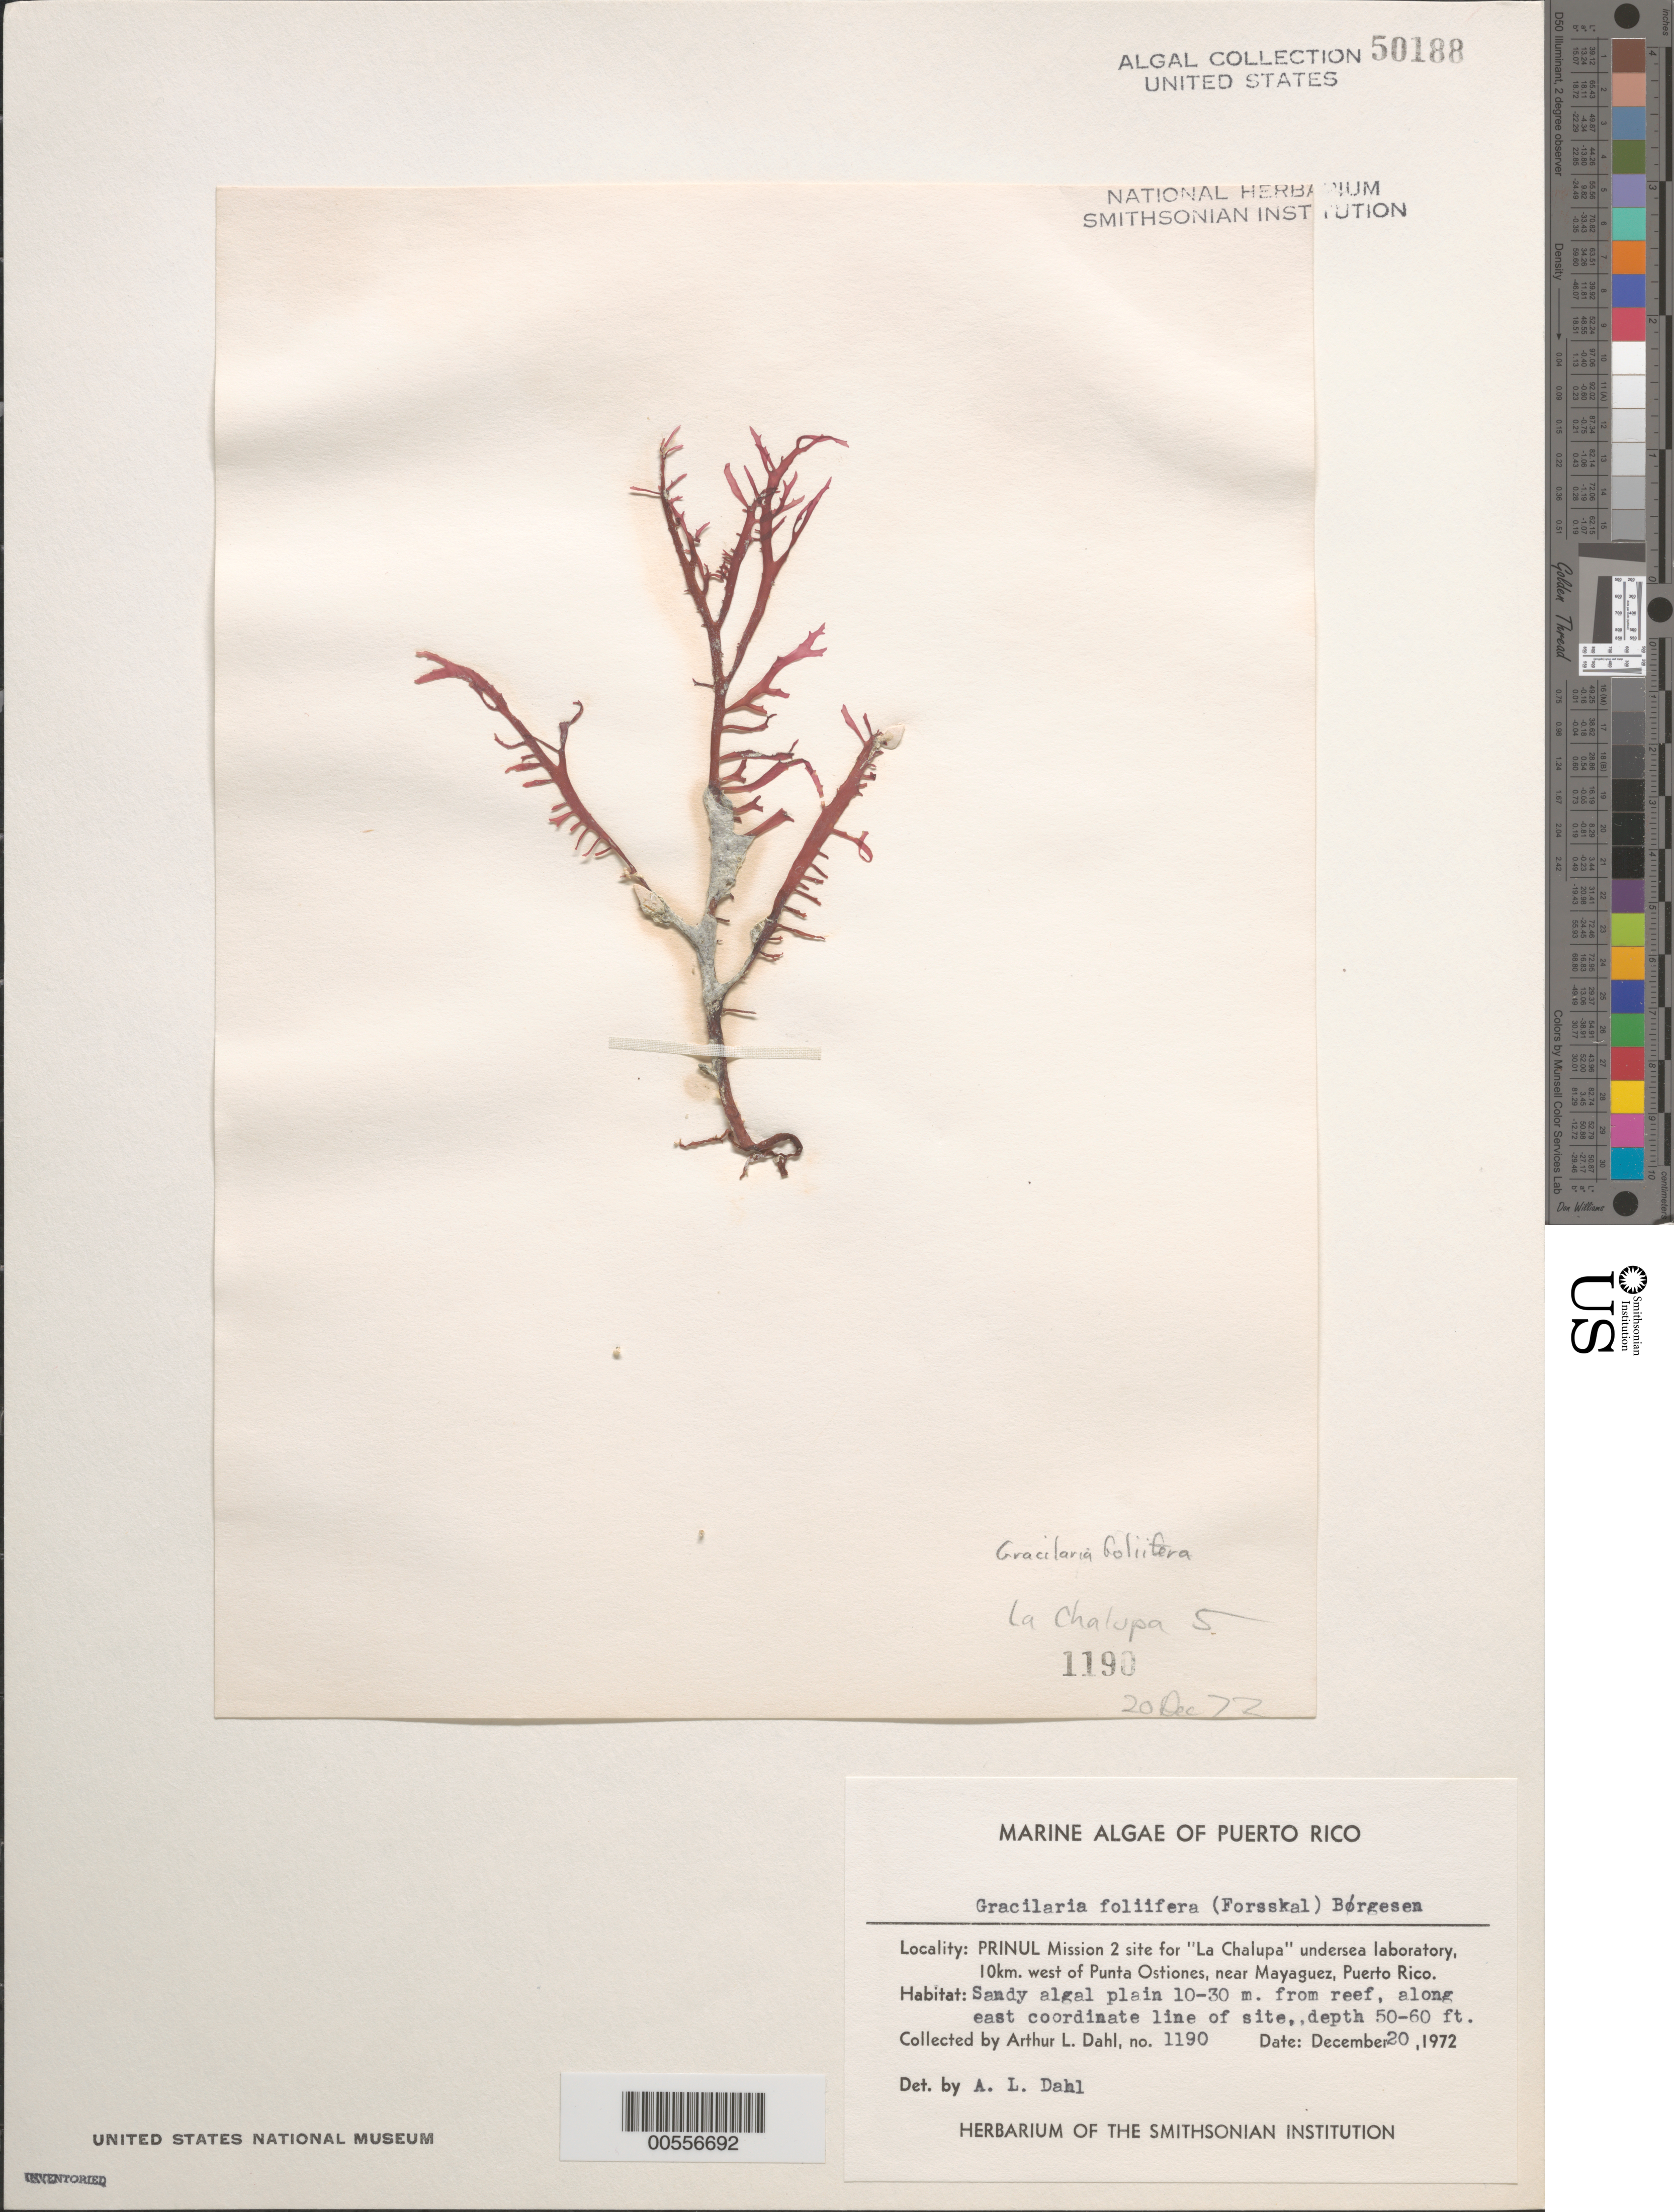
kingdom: Plantae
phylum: Rhodophyta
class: Florideophyceae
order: Gracilariales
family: Gracilariaceae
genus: Gracilaria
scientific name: Gracilaria foliifera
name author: (Forssk.) Børgesen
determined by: Dahl, A. E.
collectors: A. Dahl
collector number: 1190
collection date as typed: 20 Dec 1972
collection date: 1972-12-20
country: Puerto Rico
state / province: Mayaguez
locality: La chalupa undersea laboratory, 10 km west of punta ostiones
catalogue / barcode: US 50188